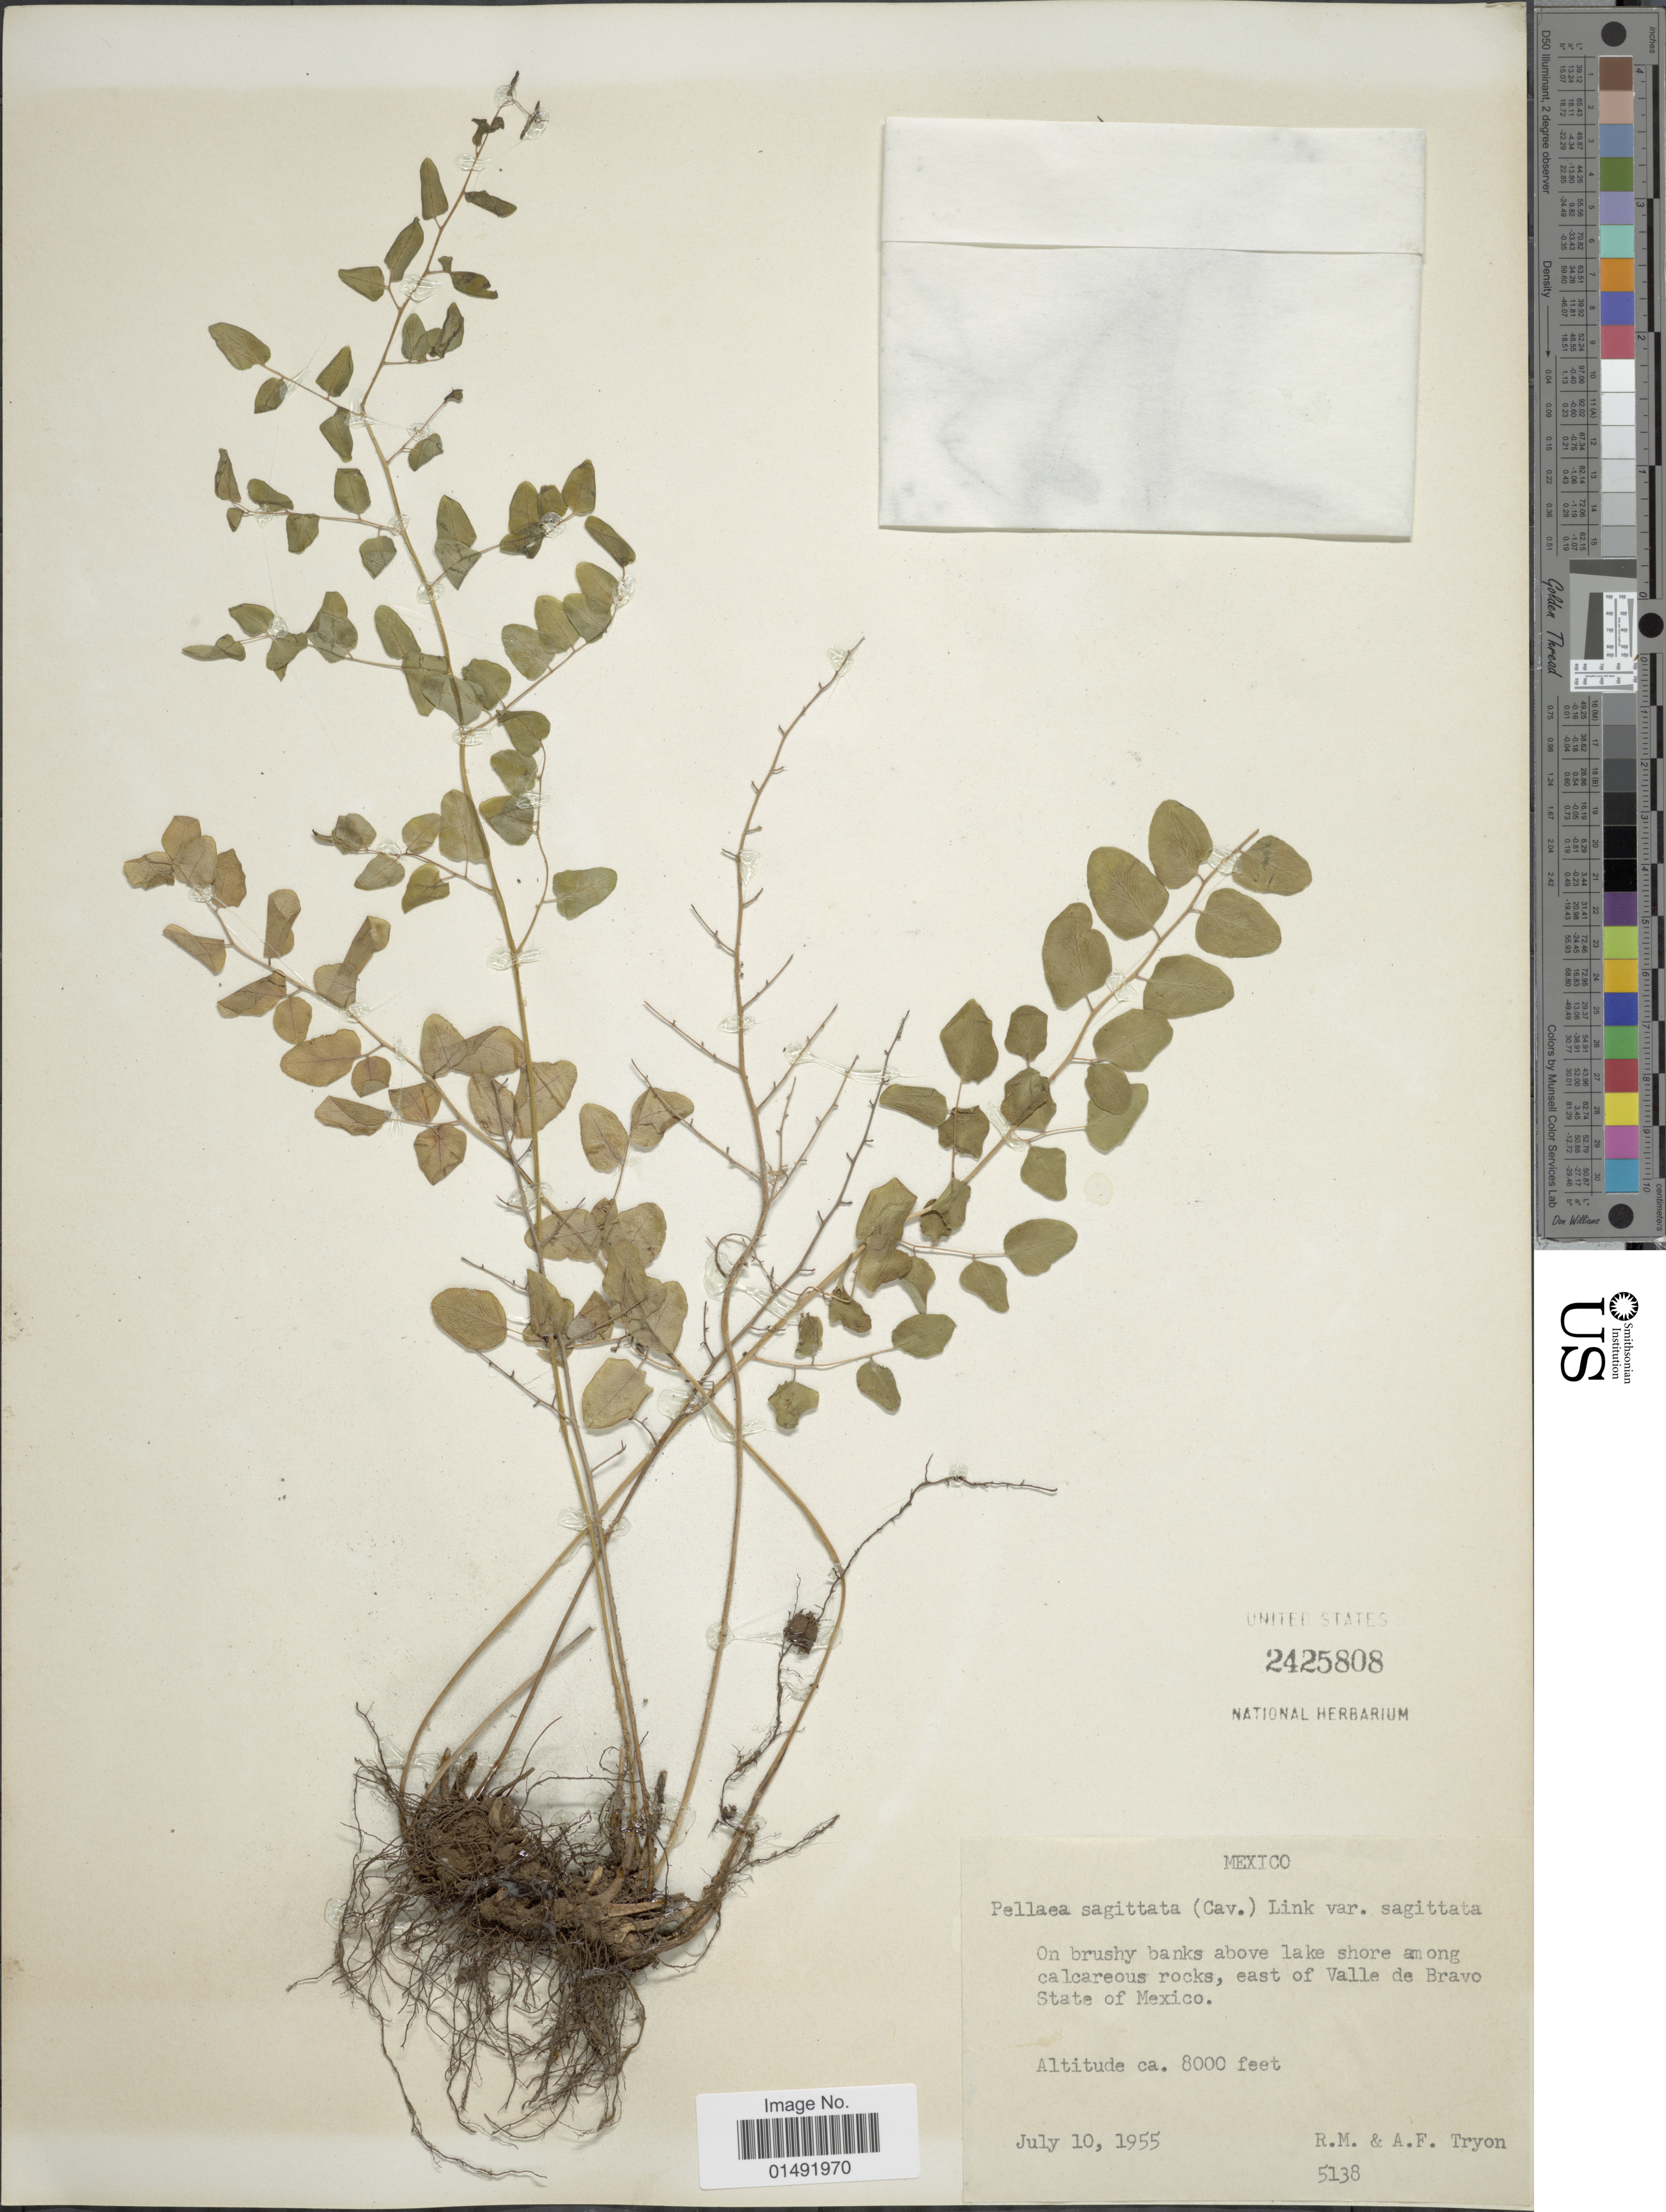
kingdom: Plantae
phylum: Tracheophyta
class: Polypodiopsida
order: Polypodiales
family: Pteridaceae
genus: Pellaea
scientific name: Pellaea sagittata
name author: (Cav.) Link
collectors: R. M. Tryon & A. F. Tryon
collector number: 5138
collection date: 1955-07-10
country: Mexico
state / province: México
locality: East of Valle de Bravo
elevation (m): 2438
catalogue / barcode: US 2425808